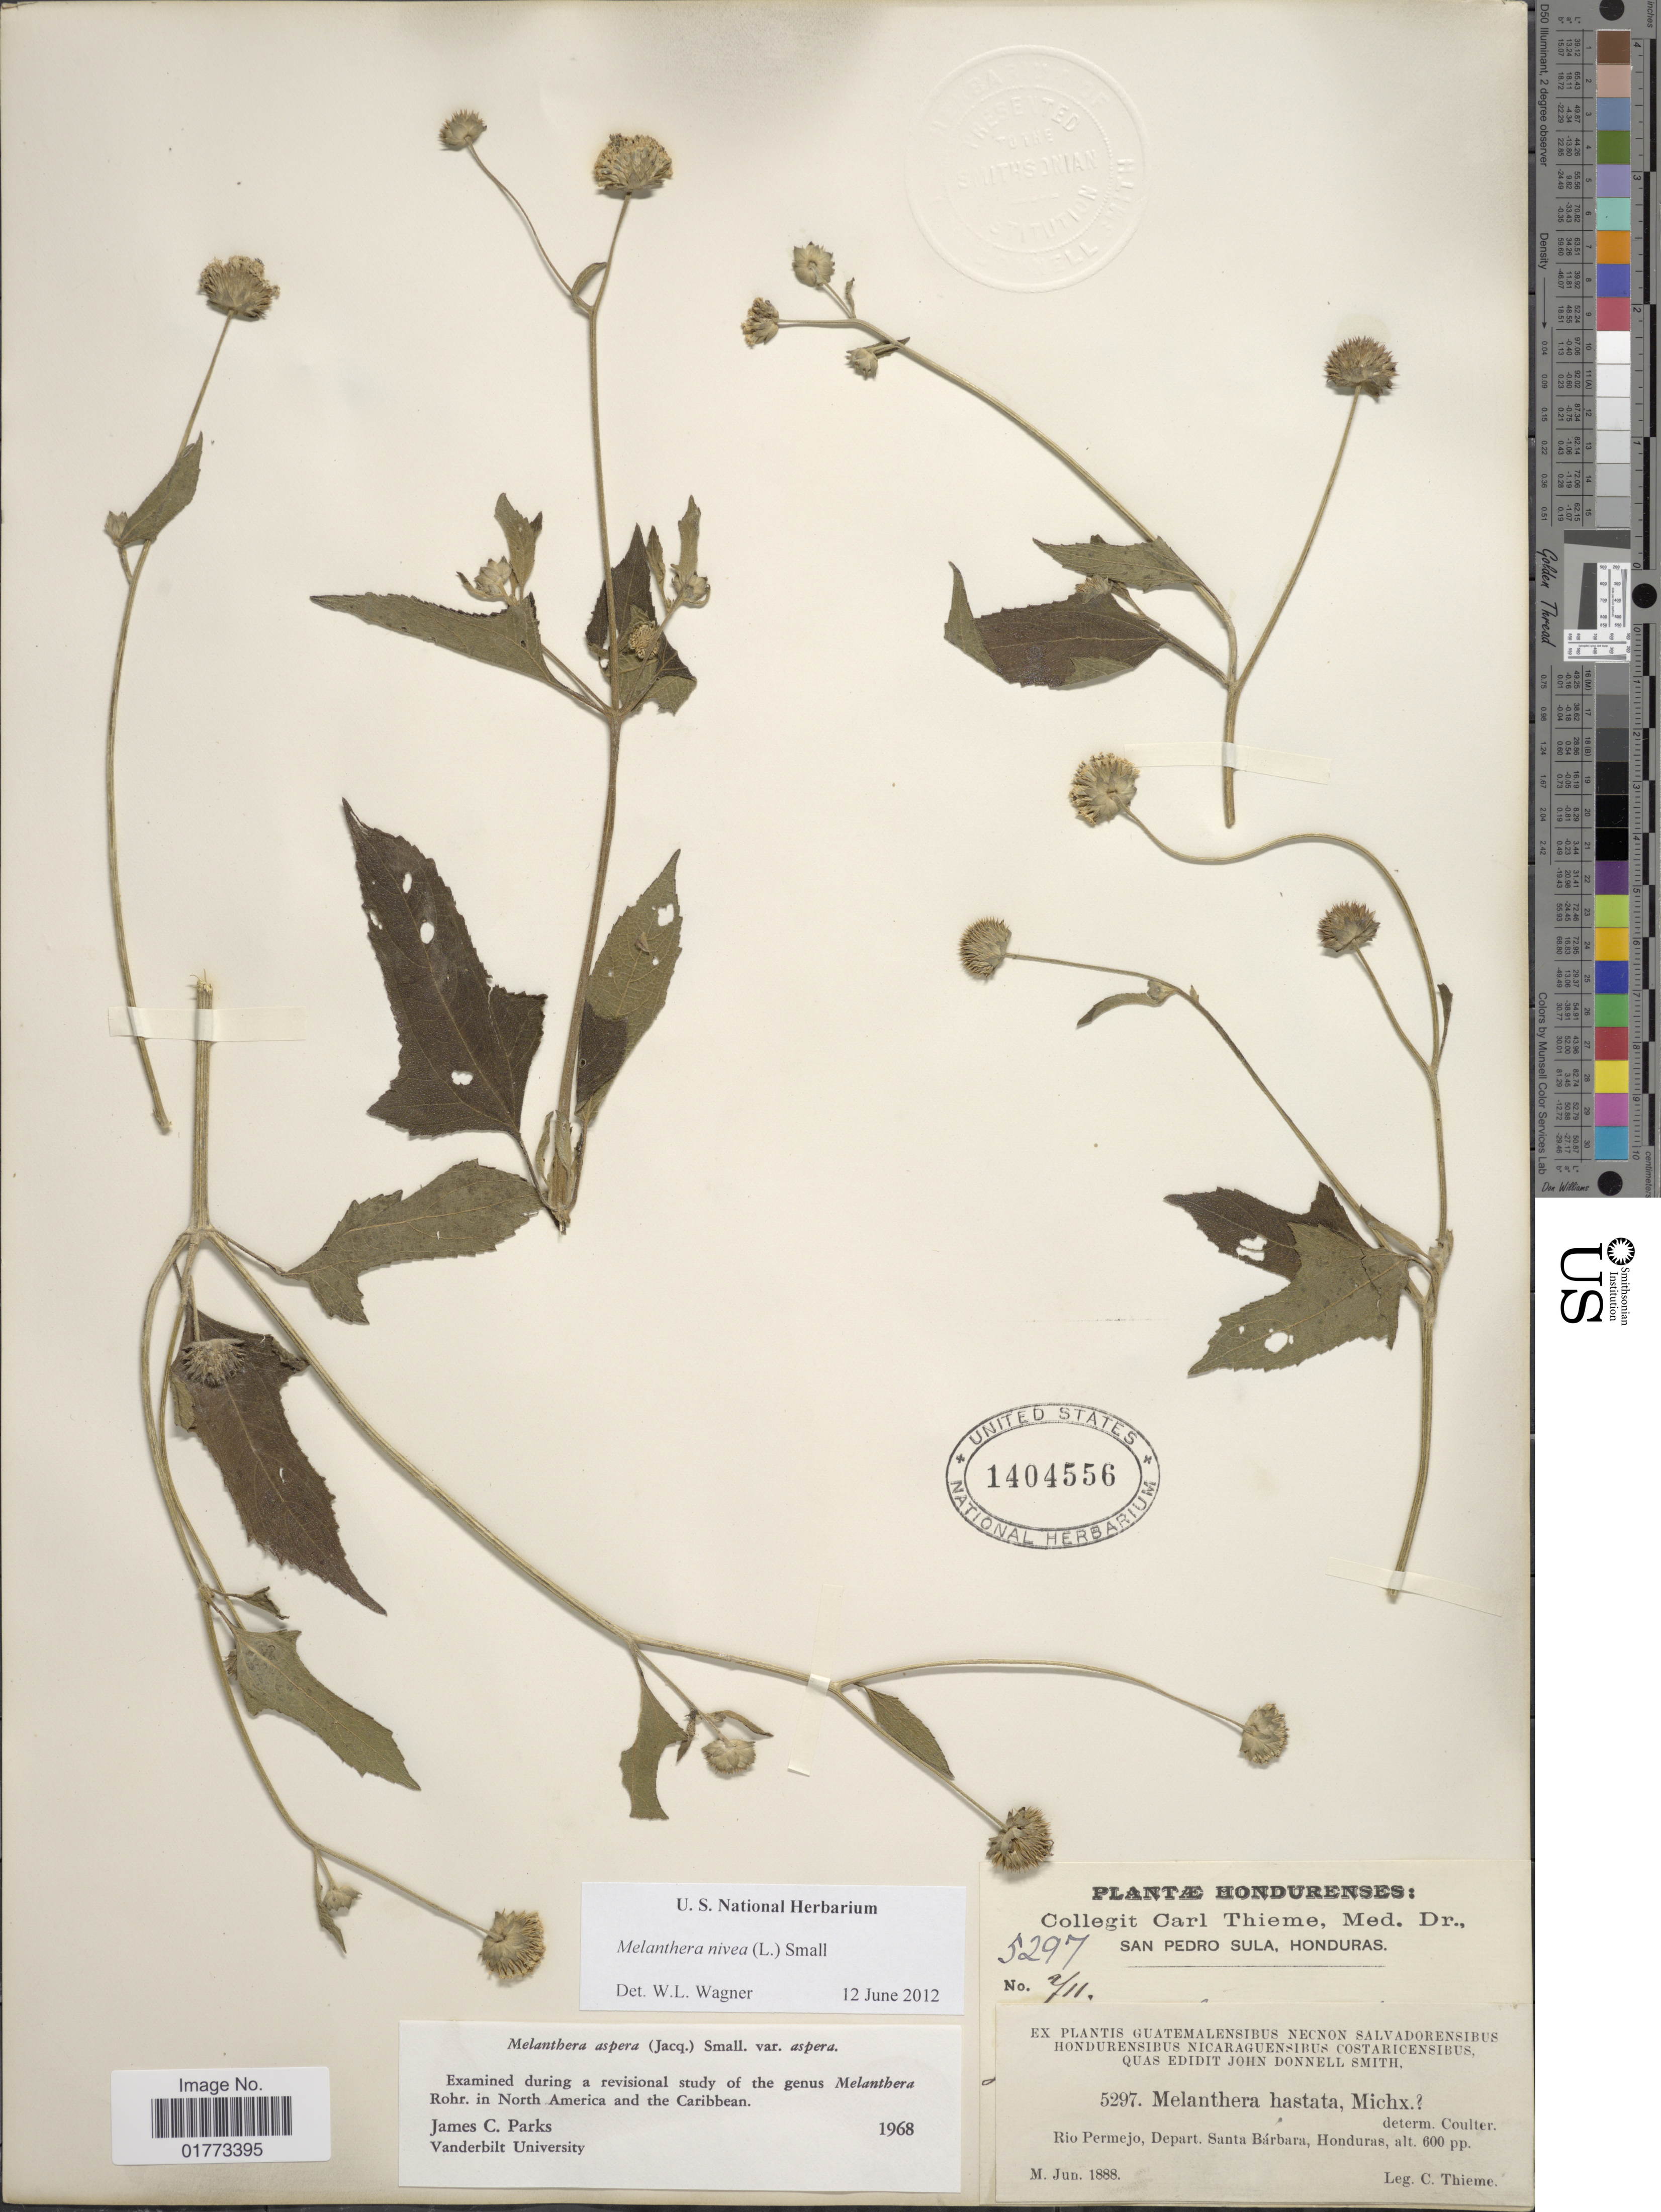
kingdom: Plantae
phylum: Tracheophyta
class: Magnoliopsida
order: Asterales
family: Asteraceae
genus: Melanthera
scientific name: Melanthera nivea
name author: (L.) Small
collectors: C. Thieme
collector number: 5297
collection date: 1888-06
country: Honduras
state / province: Santa Bárbara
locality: Rio Permejo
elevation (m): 183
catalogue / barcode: US 1404556